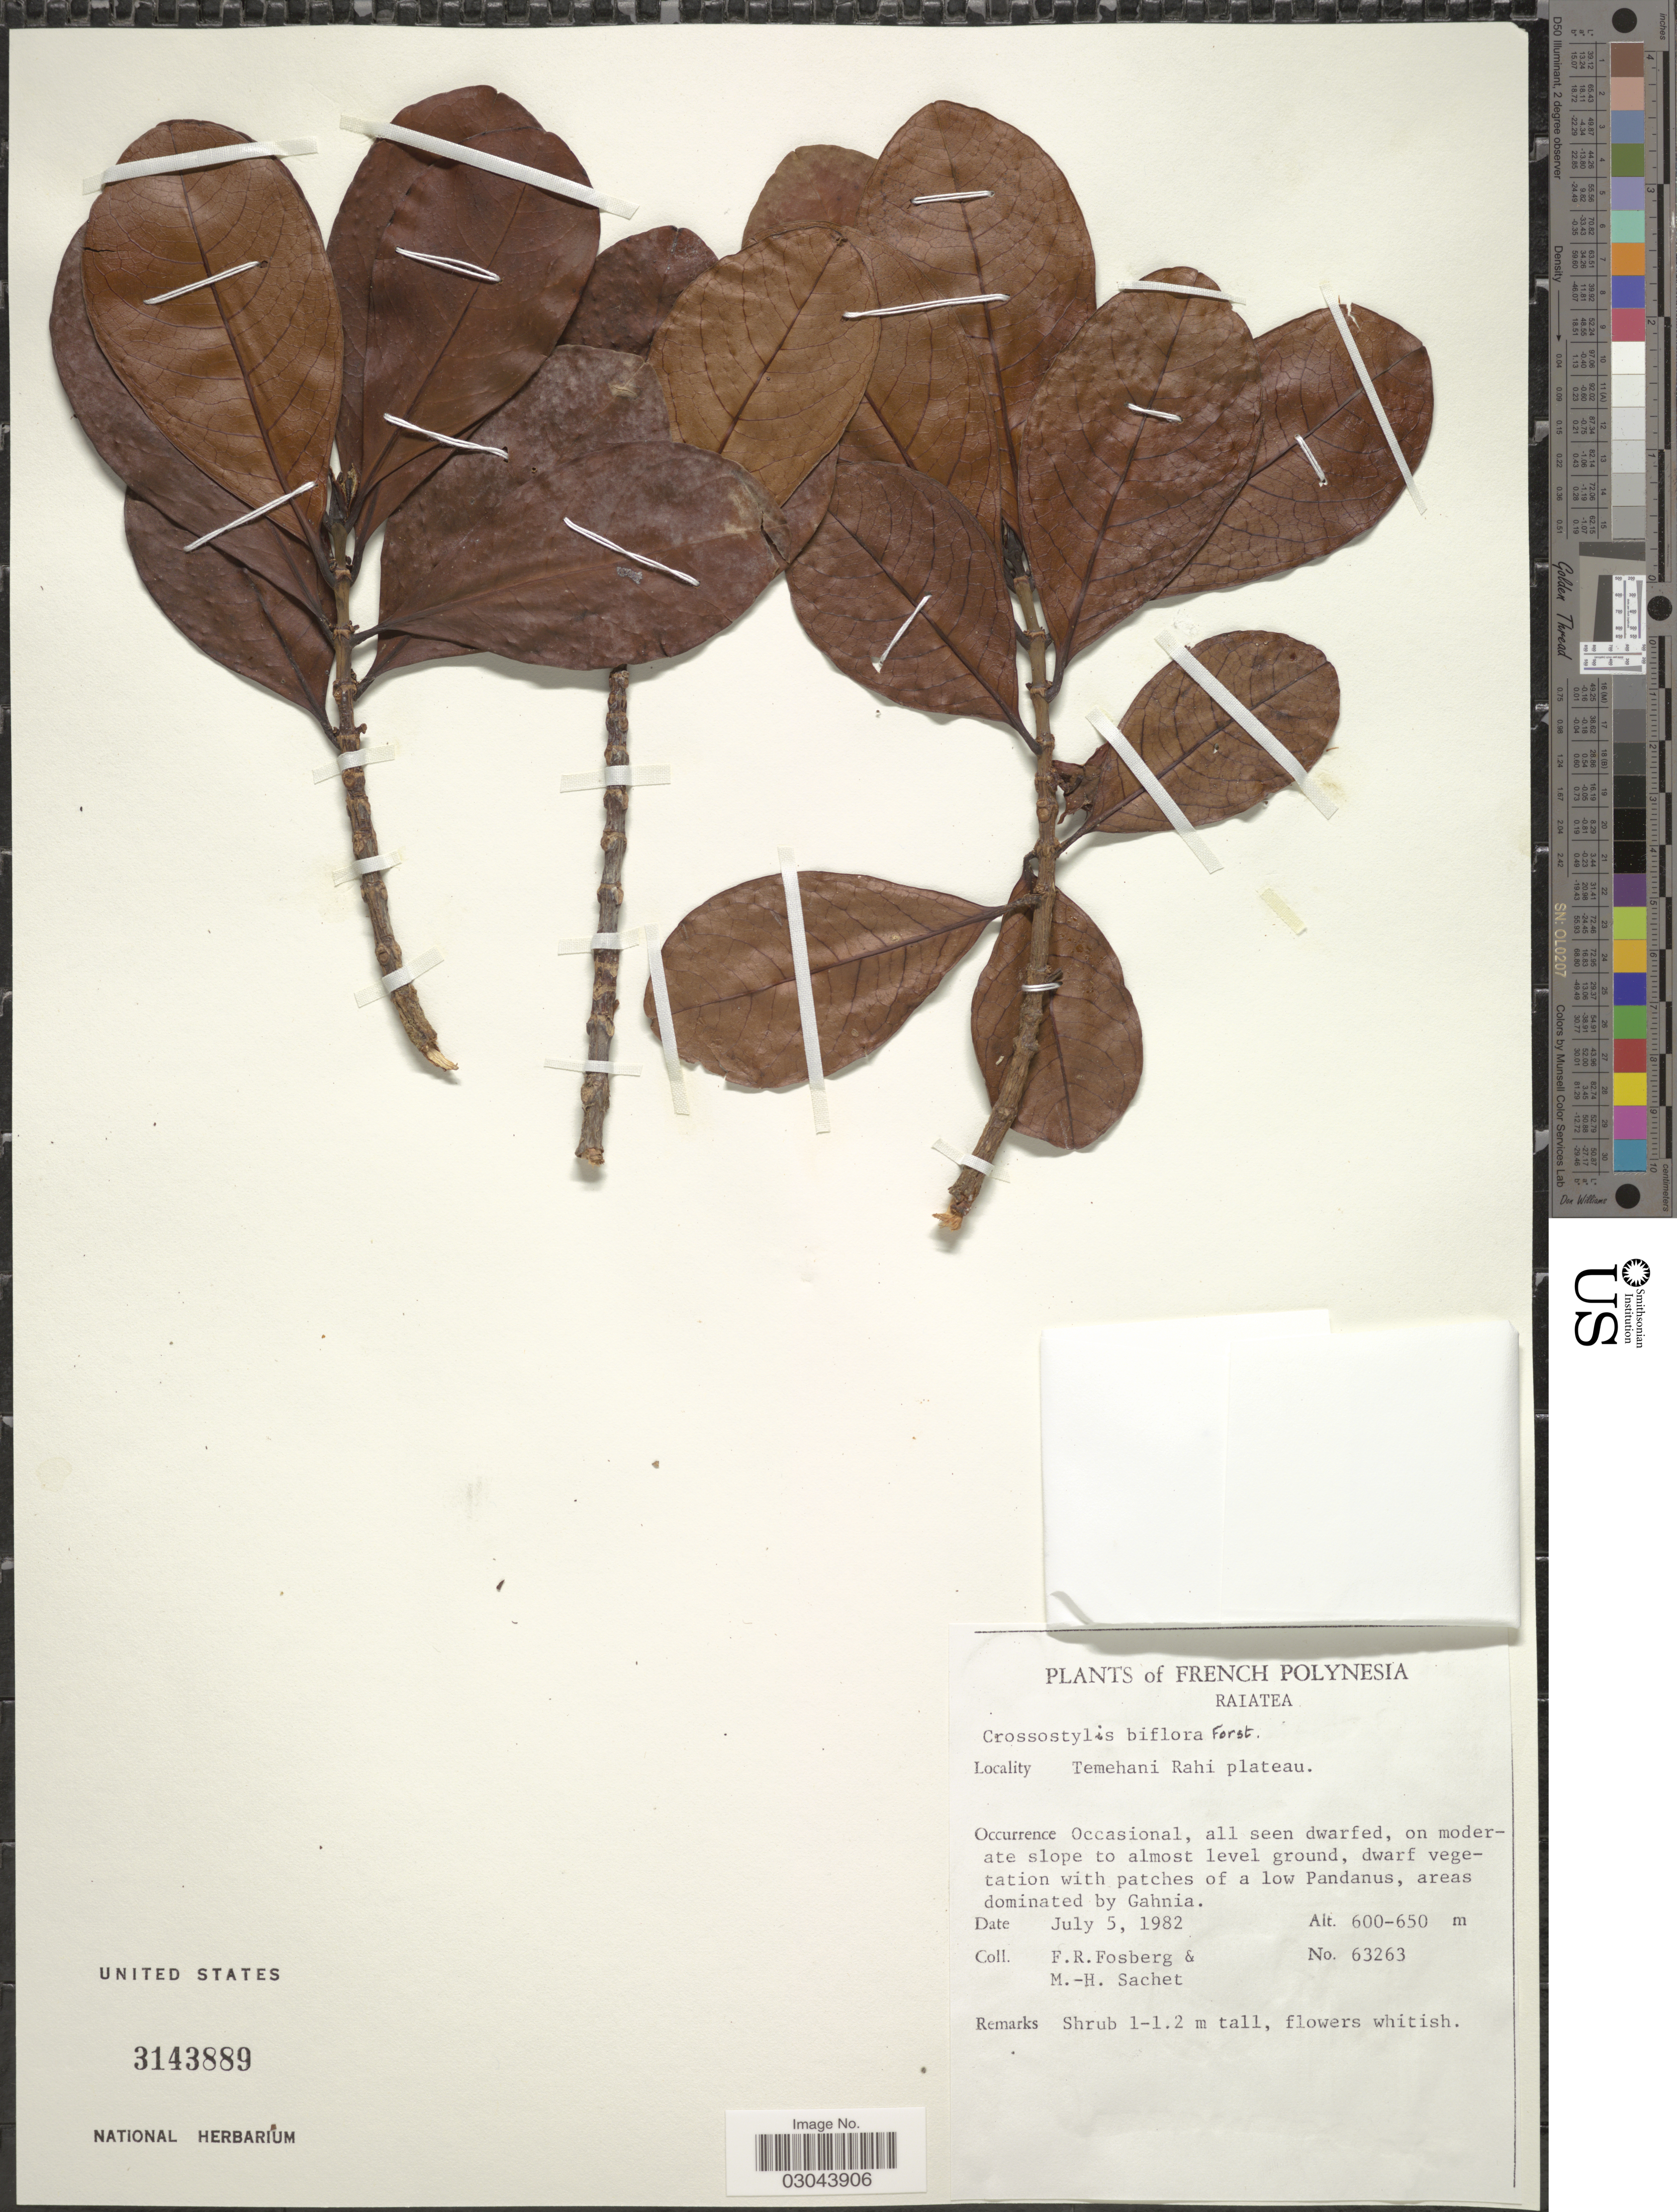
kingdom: Plantae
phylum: Tracheophyta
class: Magnoliopsida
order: Malpighiales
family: Rhizophoraceae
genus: Crossostylis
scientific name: Crossostylis biflora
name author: J.R. Forst. & G. Forst.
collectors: F. R. Fosberg & M.-H. Sachet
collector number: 63263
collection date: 1982-07-05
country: French Polynesia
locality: Raiatea. Temehani Rahi plateau.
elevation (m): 600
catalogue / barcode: US 3143889